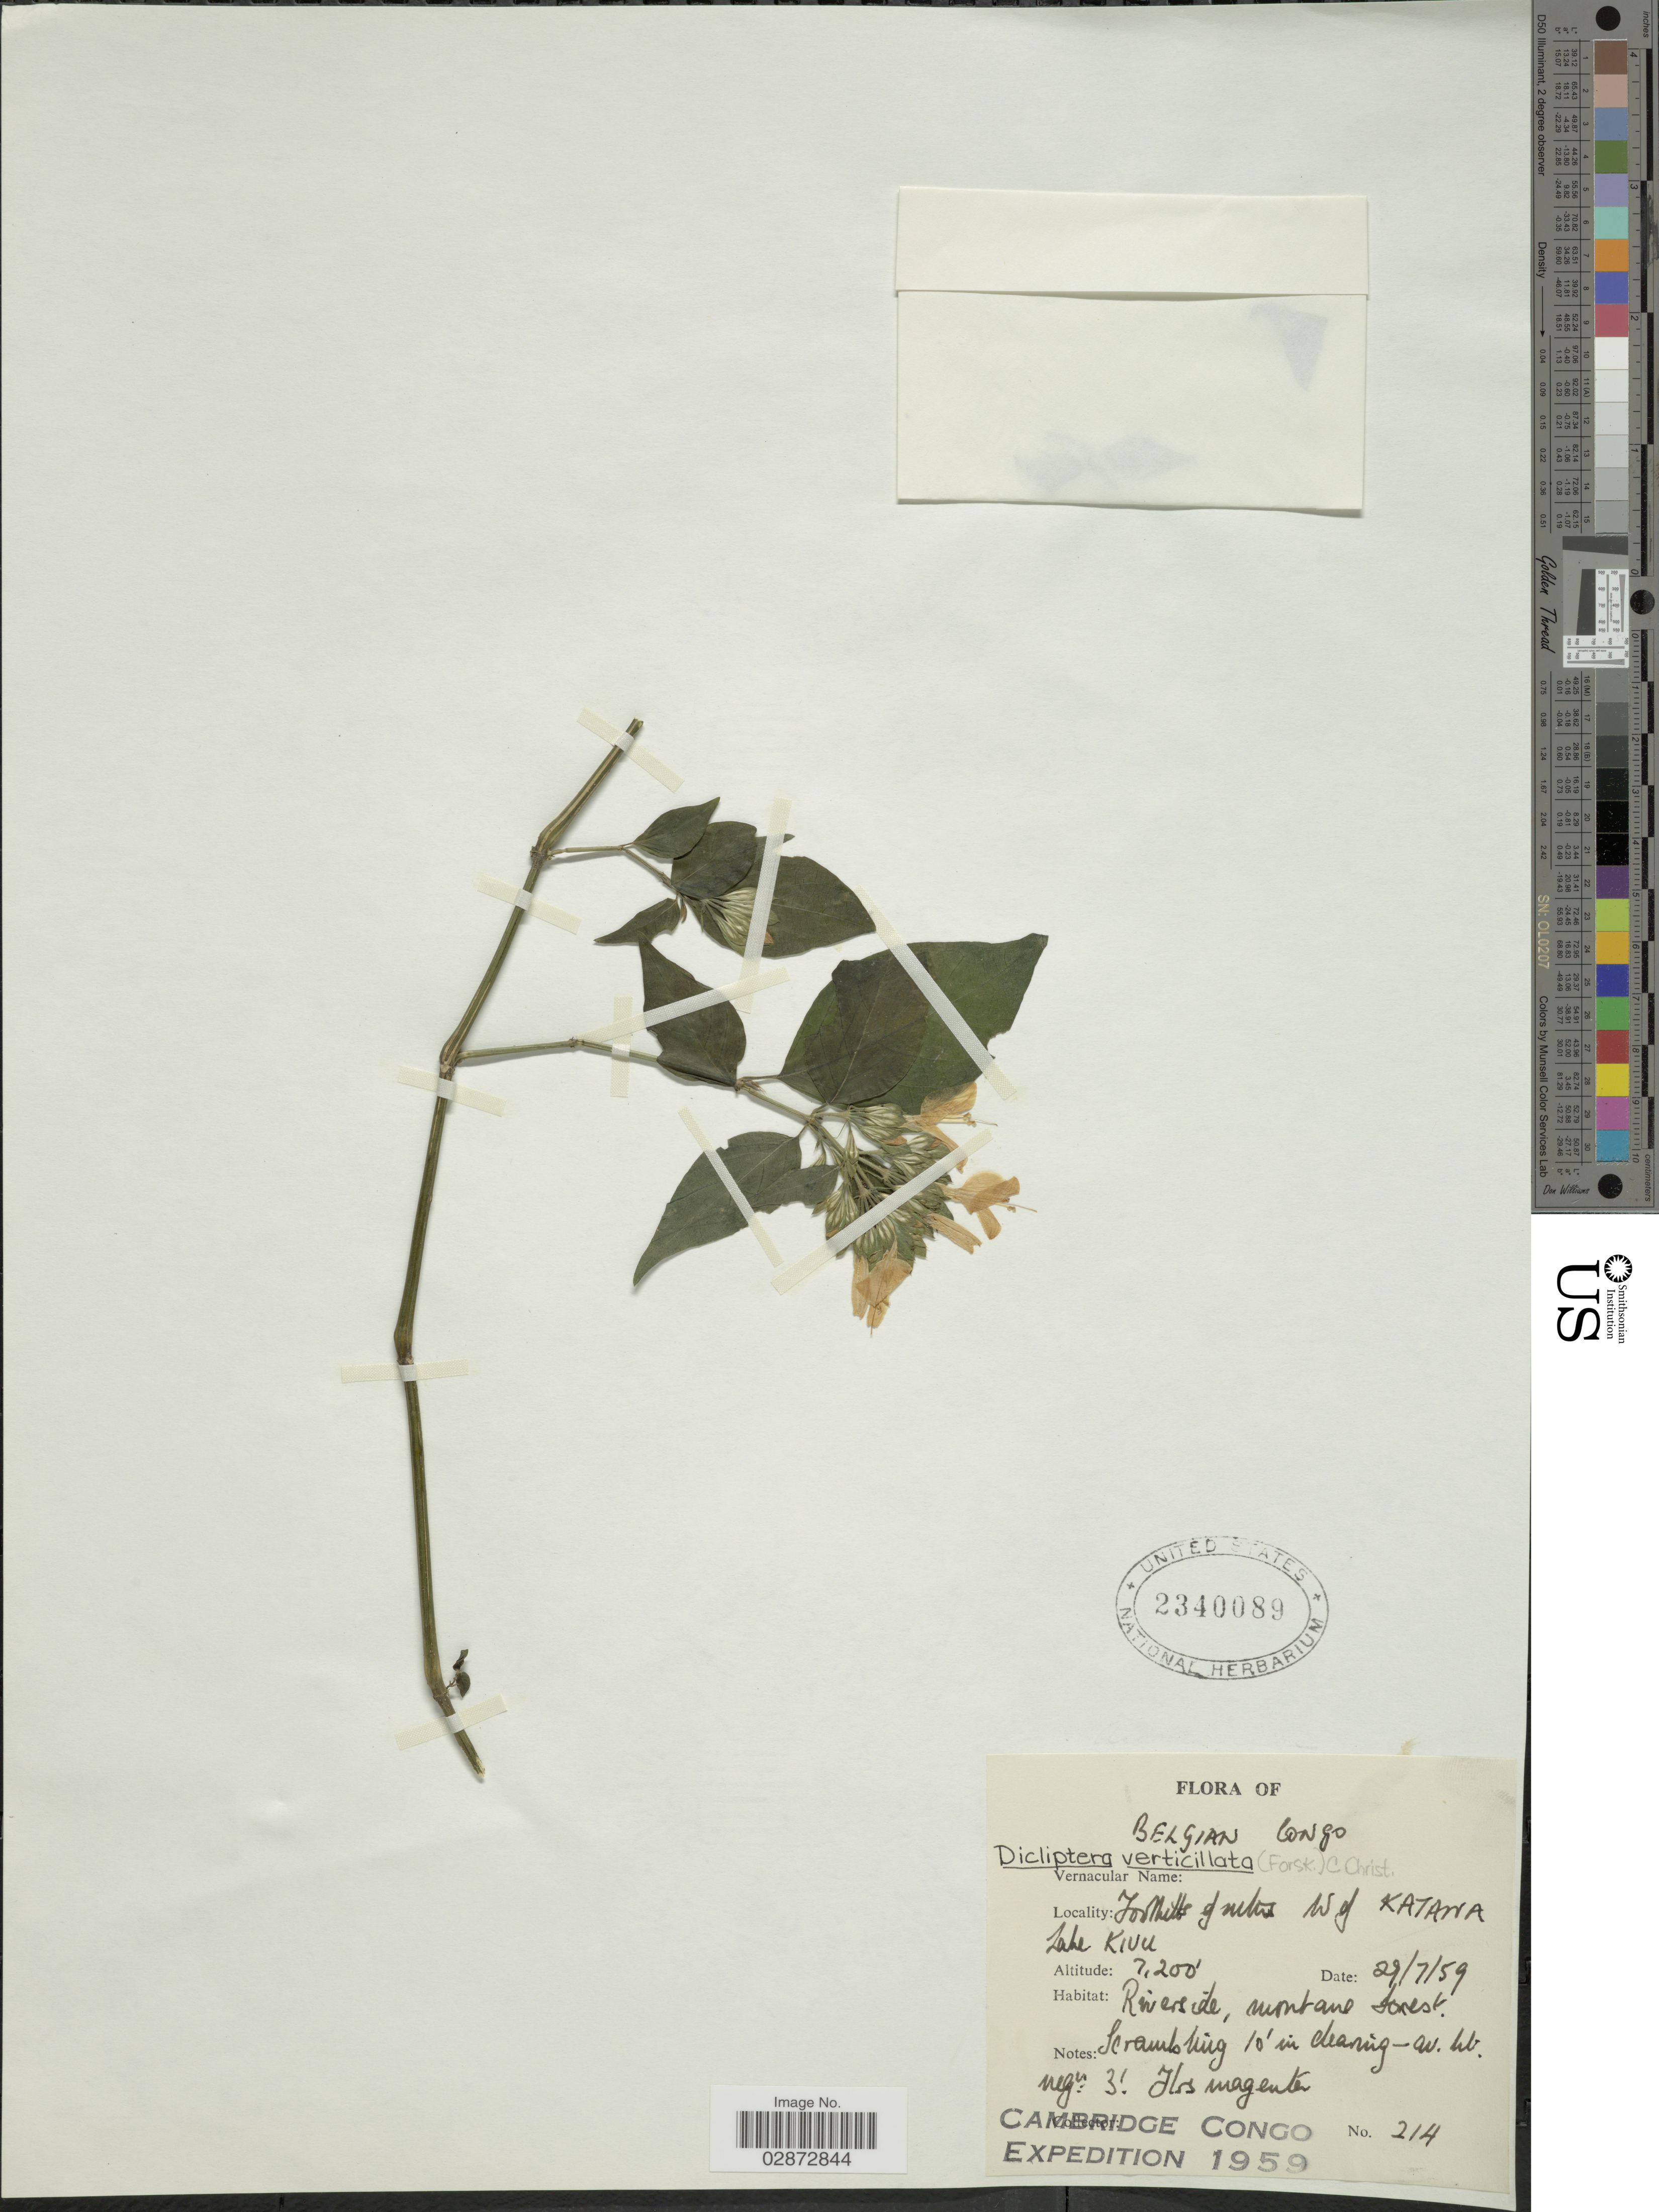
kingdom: Plantae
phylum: Tracheophyta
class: Magnoliopsida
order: Lamiales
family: Acanthaceae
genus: Dicliptera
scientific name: Dicliptera verticillata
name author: (Forssk.) C. Chr.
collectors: Cambridge Congo Expedition 1959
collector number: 214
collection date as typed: Transcribed d/m/y: 29/7/59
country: Congo, Democratic Republic of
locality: Belgian Congo, Foothills mtns W of Katawa, Lake Kivu.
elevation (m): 2195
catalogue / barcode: US 2340089